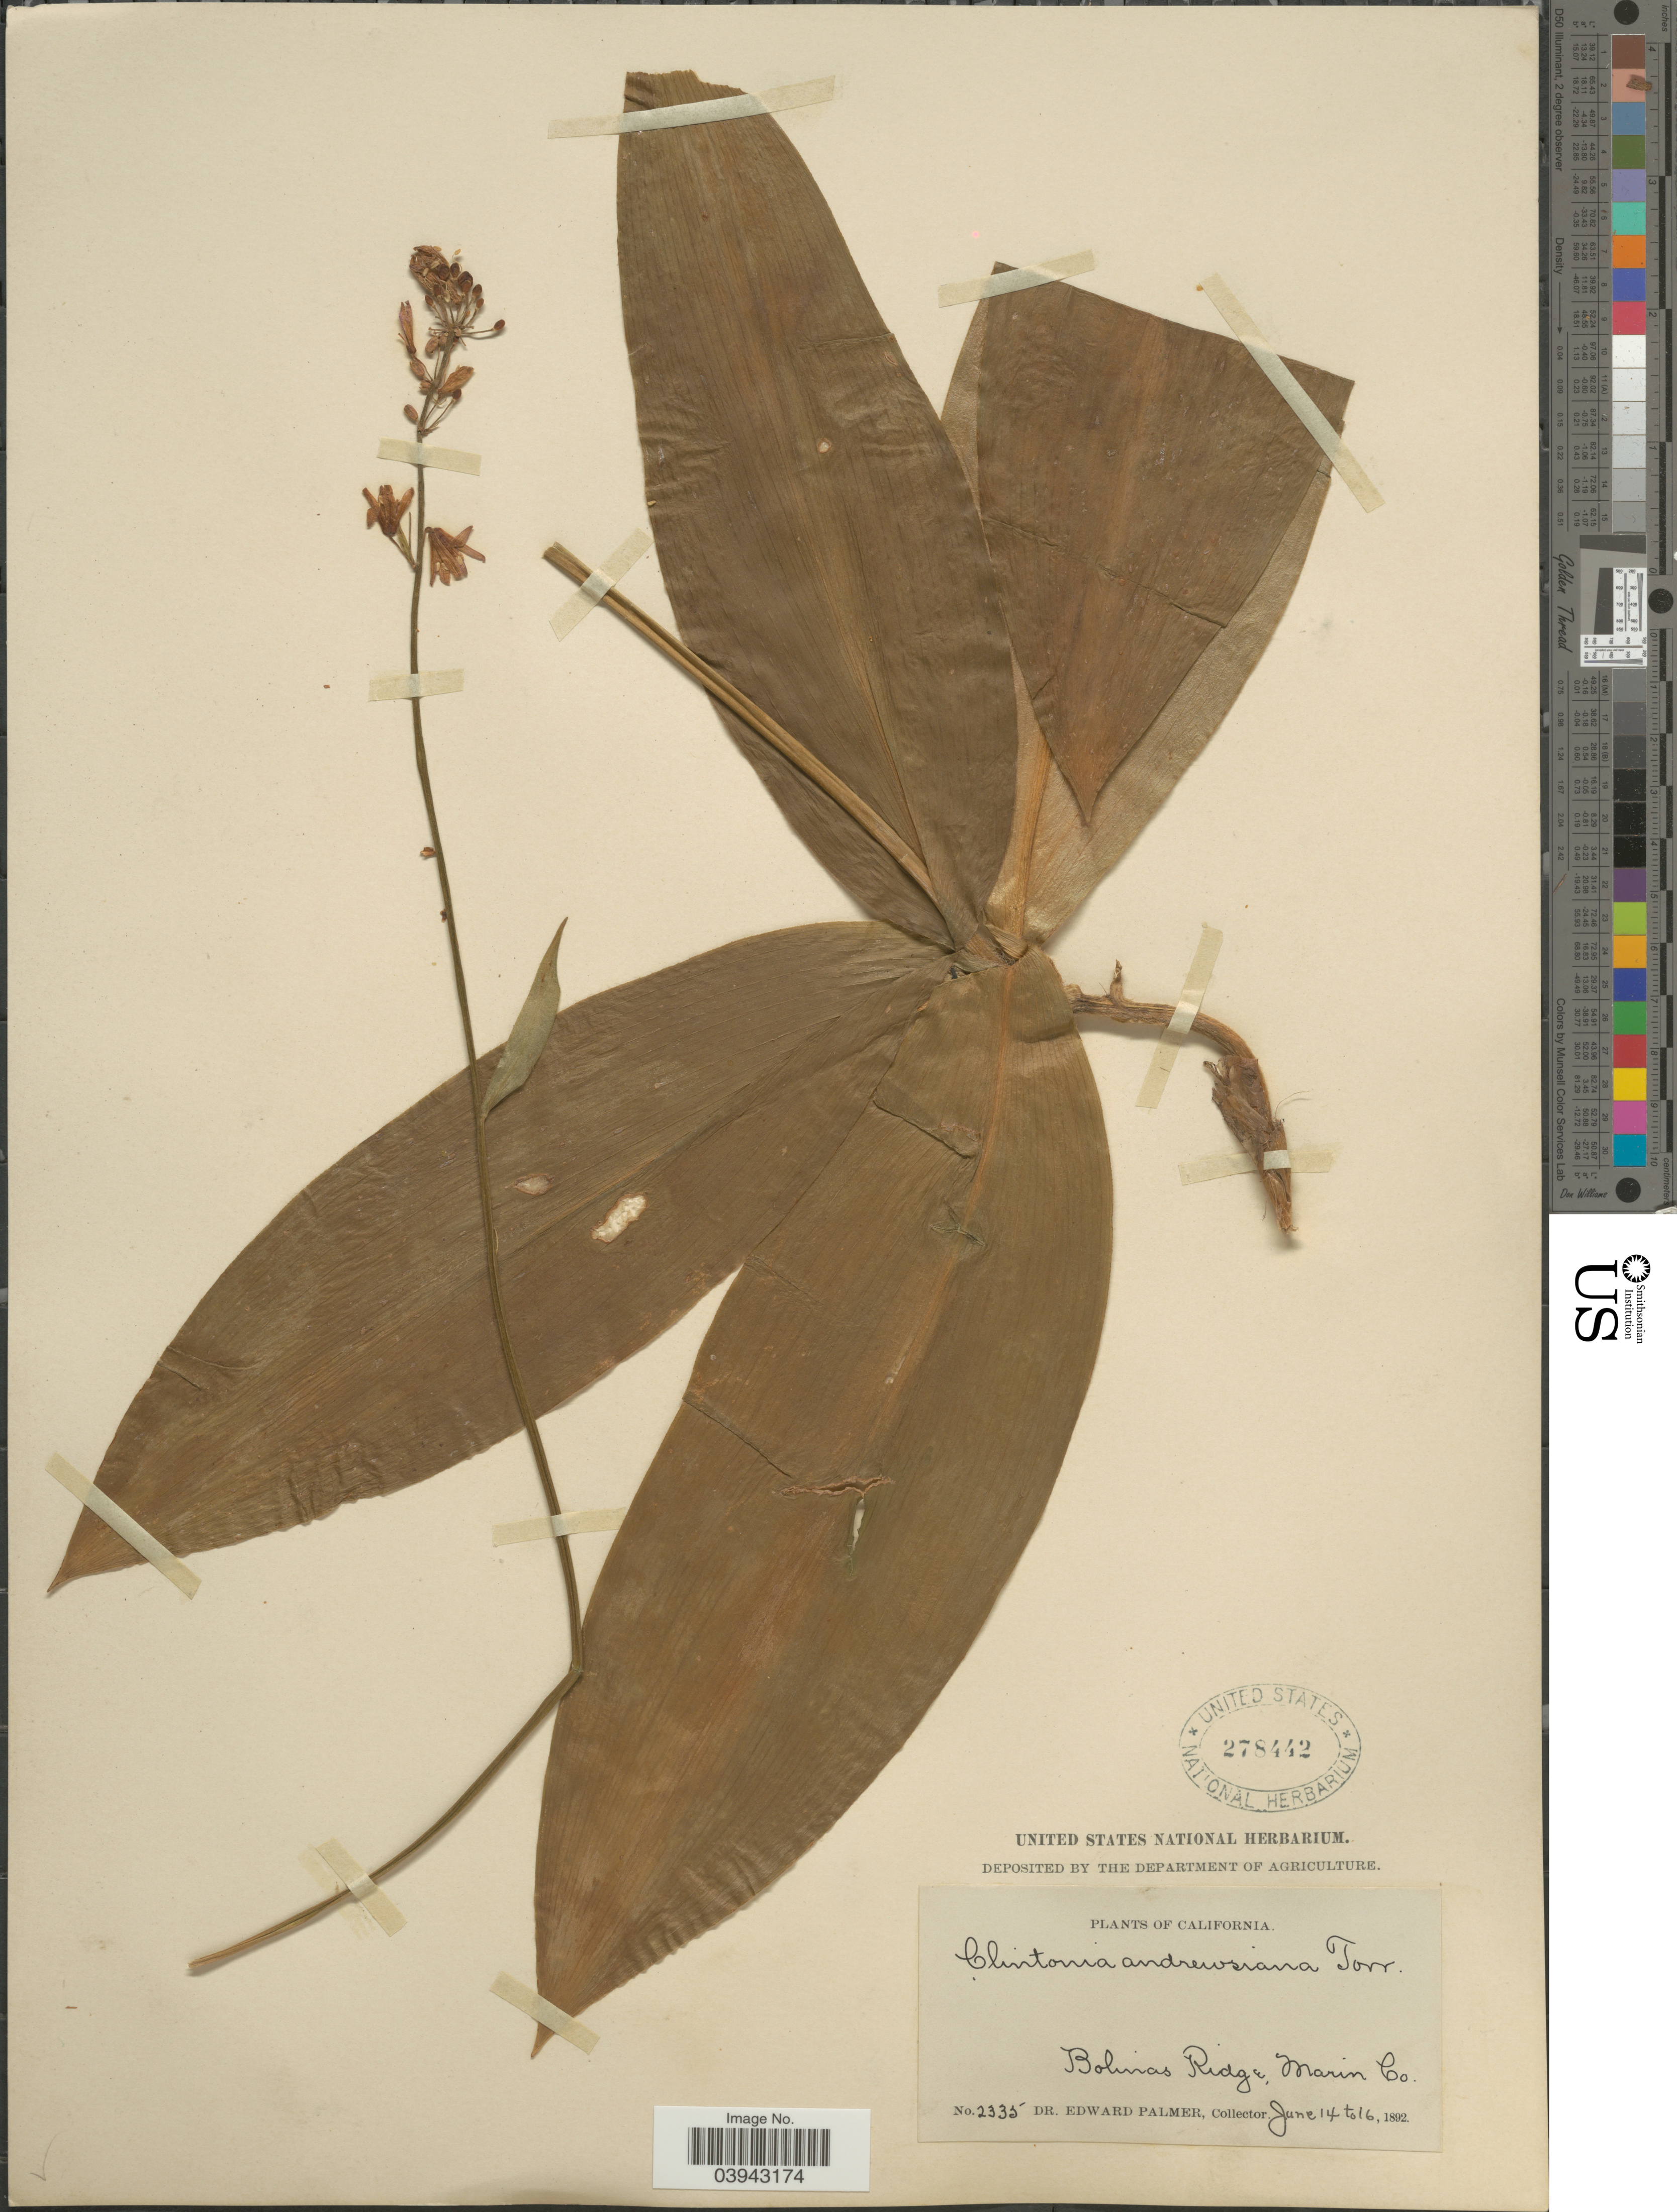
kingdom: Plantae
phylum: Tracheophyta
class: Liliopsida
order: Liliales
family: Liliaceae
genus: Clintonia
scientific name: Clintonia andrewsiana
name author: Torr.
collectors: E. Palmer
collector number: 2335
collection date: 1892-06-14/1892-06-16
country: United States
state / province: California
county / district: Marin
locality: Bolinas Ridge, Marin Co.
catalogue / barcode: US 278442